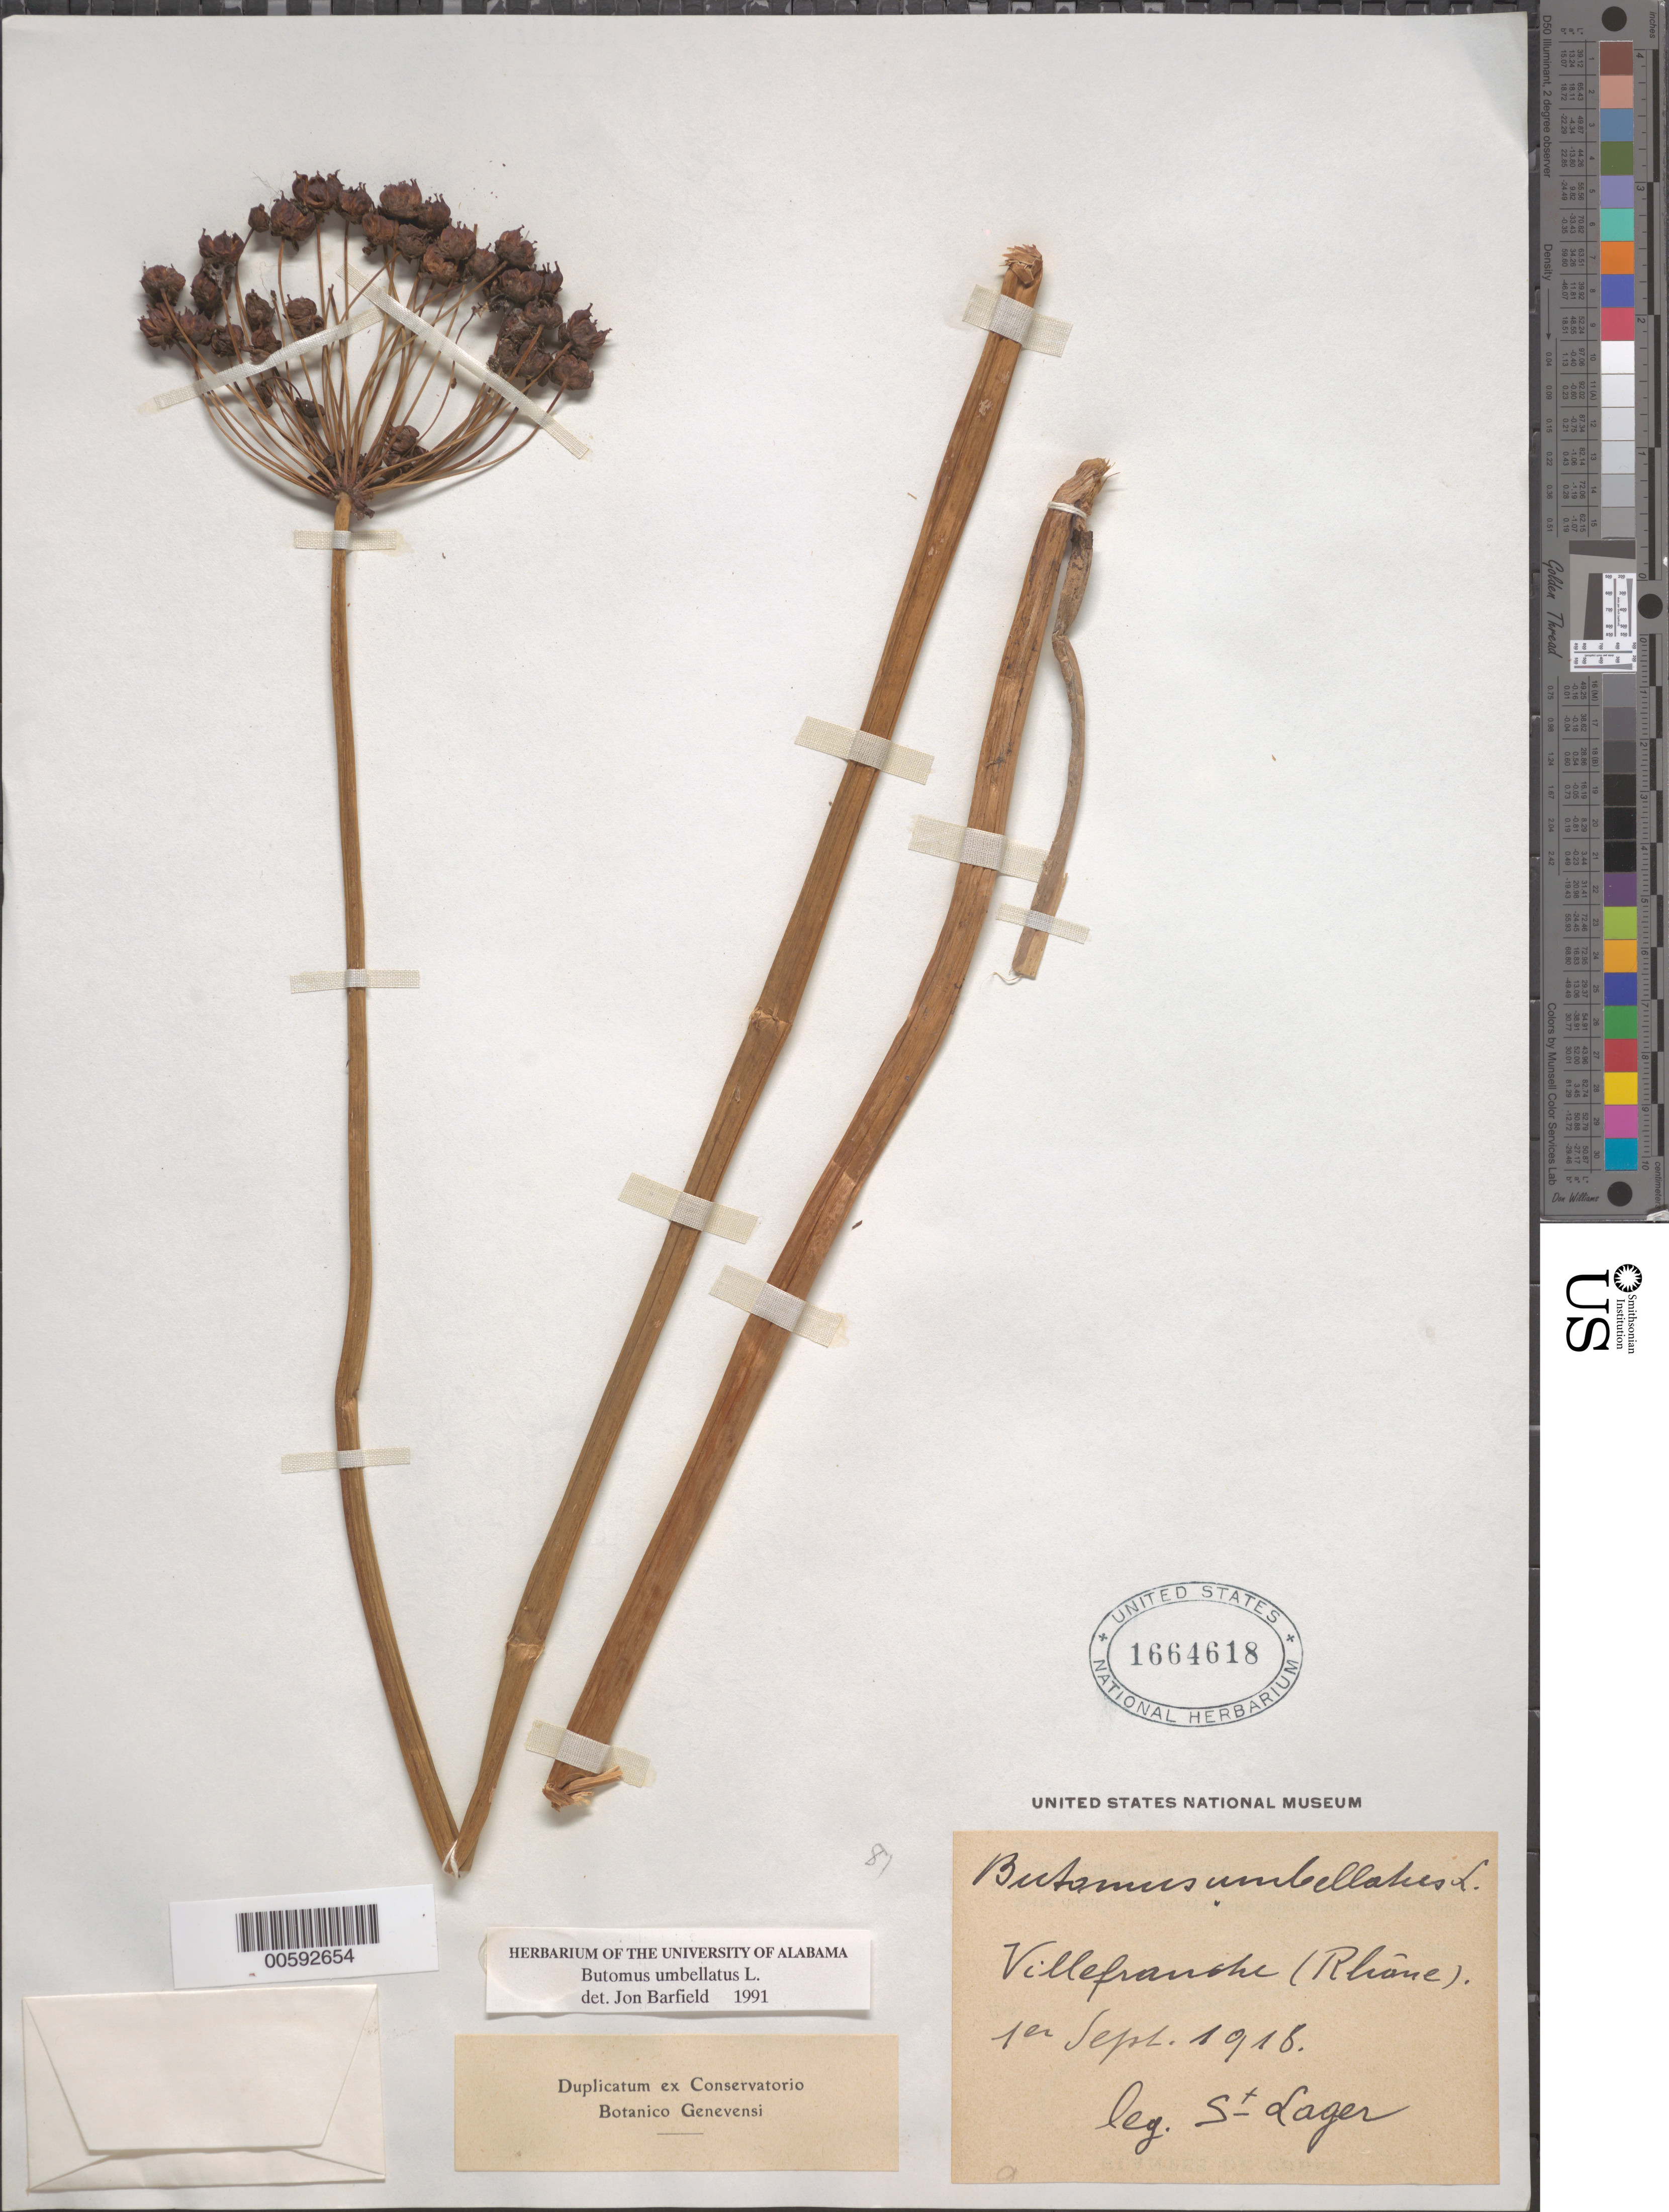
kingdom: Plantae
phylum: Tracheophyta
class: Liliopsida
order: Alismatales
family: Butomaceae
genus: Butomus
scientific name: Butomus umbellatus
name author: L.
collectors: -. St. Lager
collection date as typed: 01 Sep 1918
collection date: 1918-09-01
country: France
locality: Villefranche (Rhonea) [Rhonea = Rhône-Alpes?]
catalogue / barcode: US 1664618